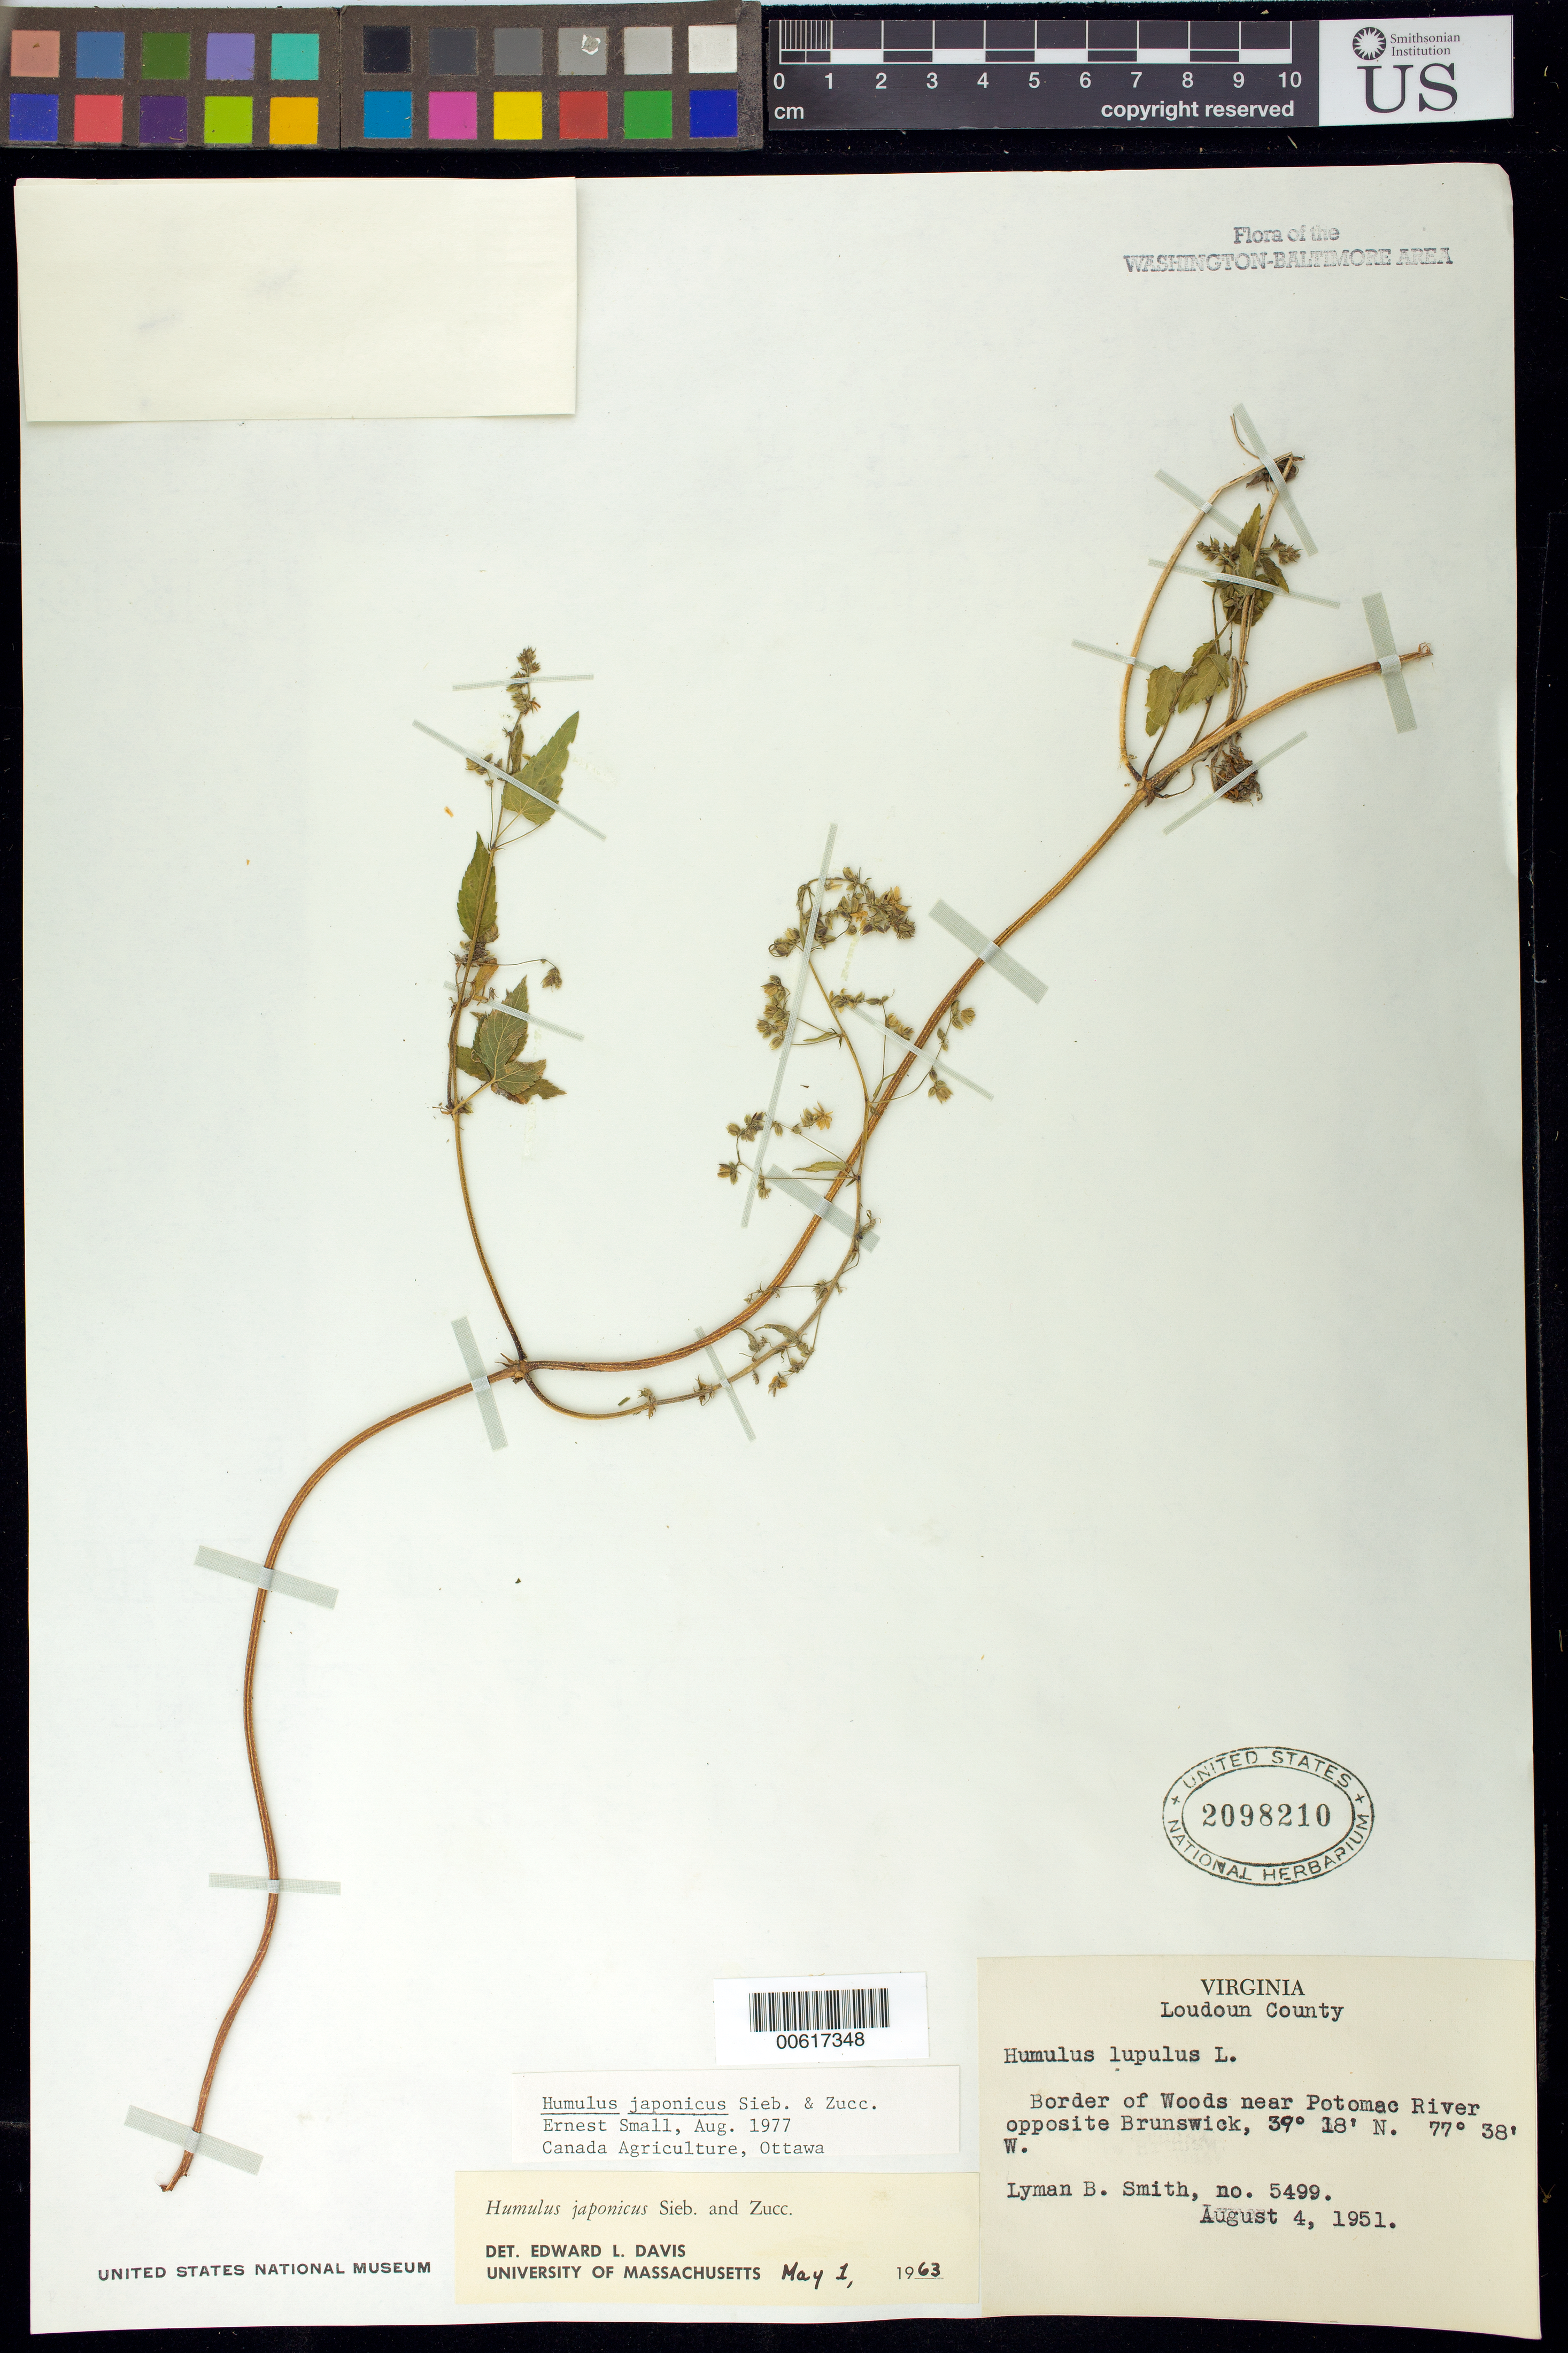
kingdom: Plantae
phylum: Tracheophyta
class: Magnoliopsida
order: Rosales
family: Cannabaceae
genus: Humulus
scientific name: Humulus japonicus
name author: Siebold & Zucc.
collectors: L. Smith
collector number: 5499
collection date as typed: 04 Aug 1951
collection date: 1951-08-04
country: United States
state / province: Virginia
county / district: Loudoun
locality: Near Potomac River opposite Brunswick (lat/long recorded as: lat=39:18:0:N long=077:38:077:W)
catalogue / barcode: US 2098210